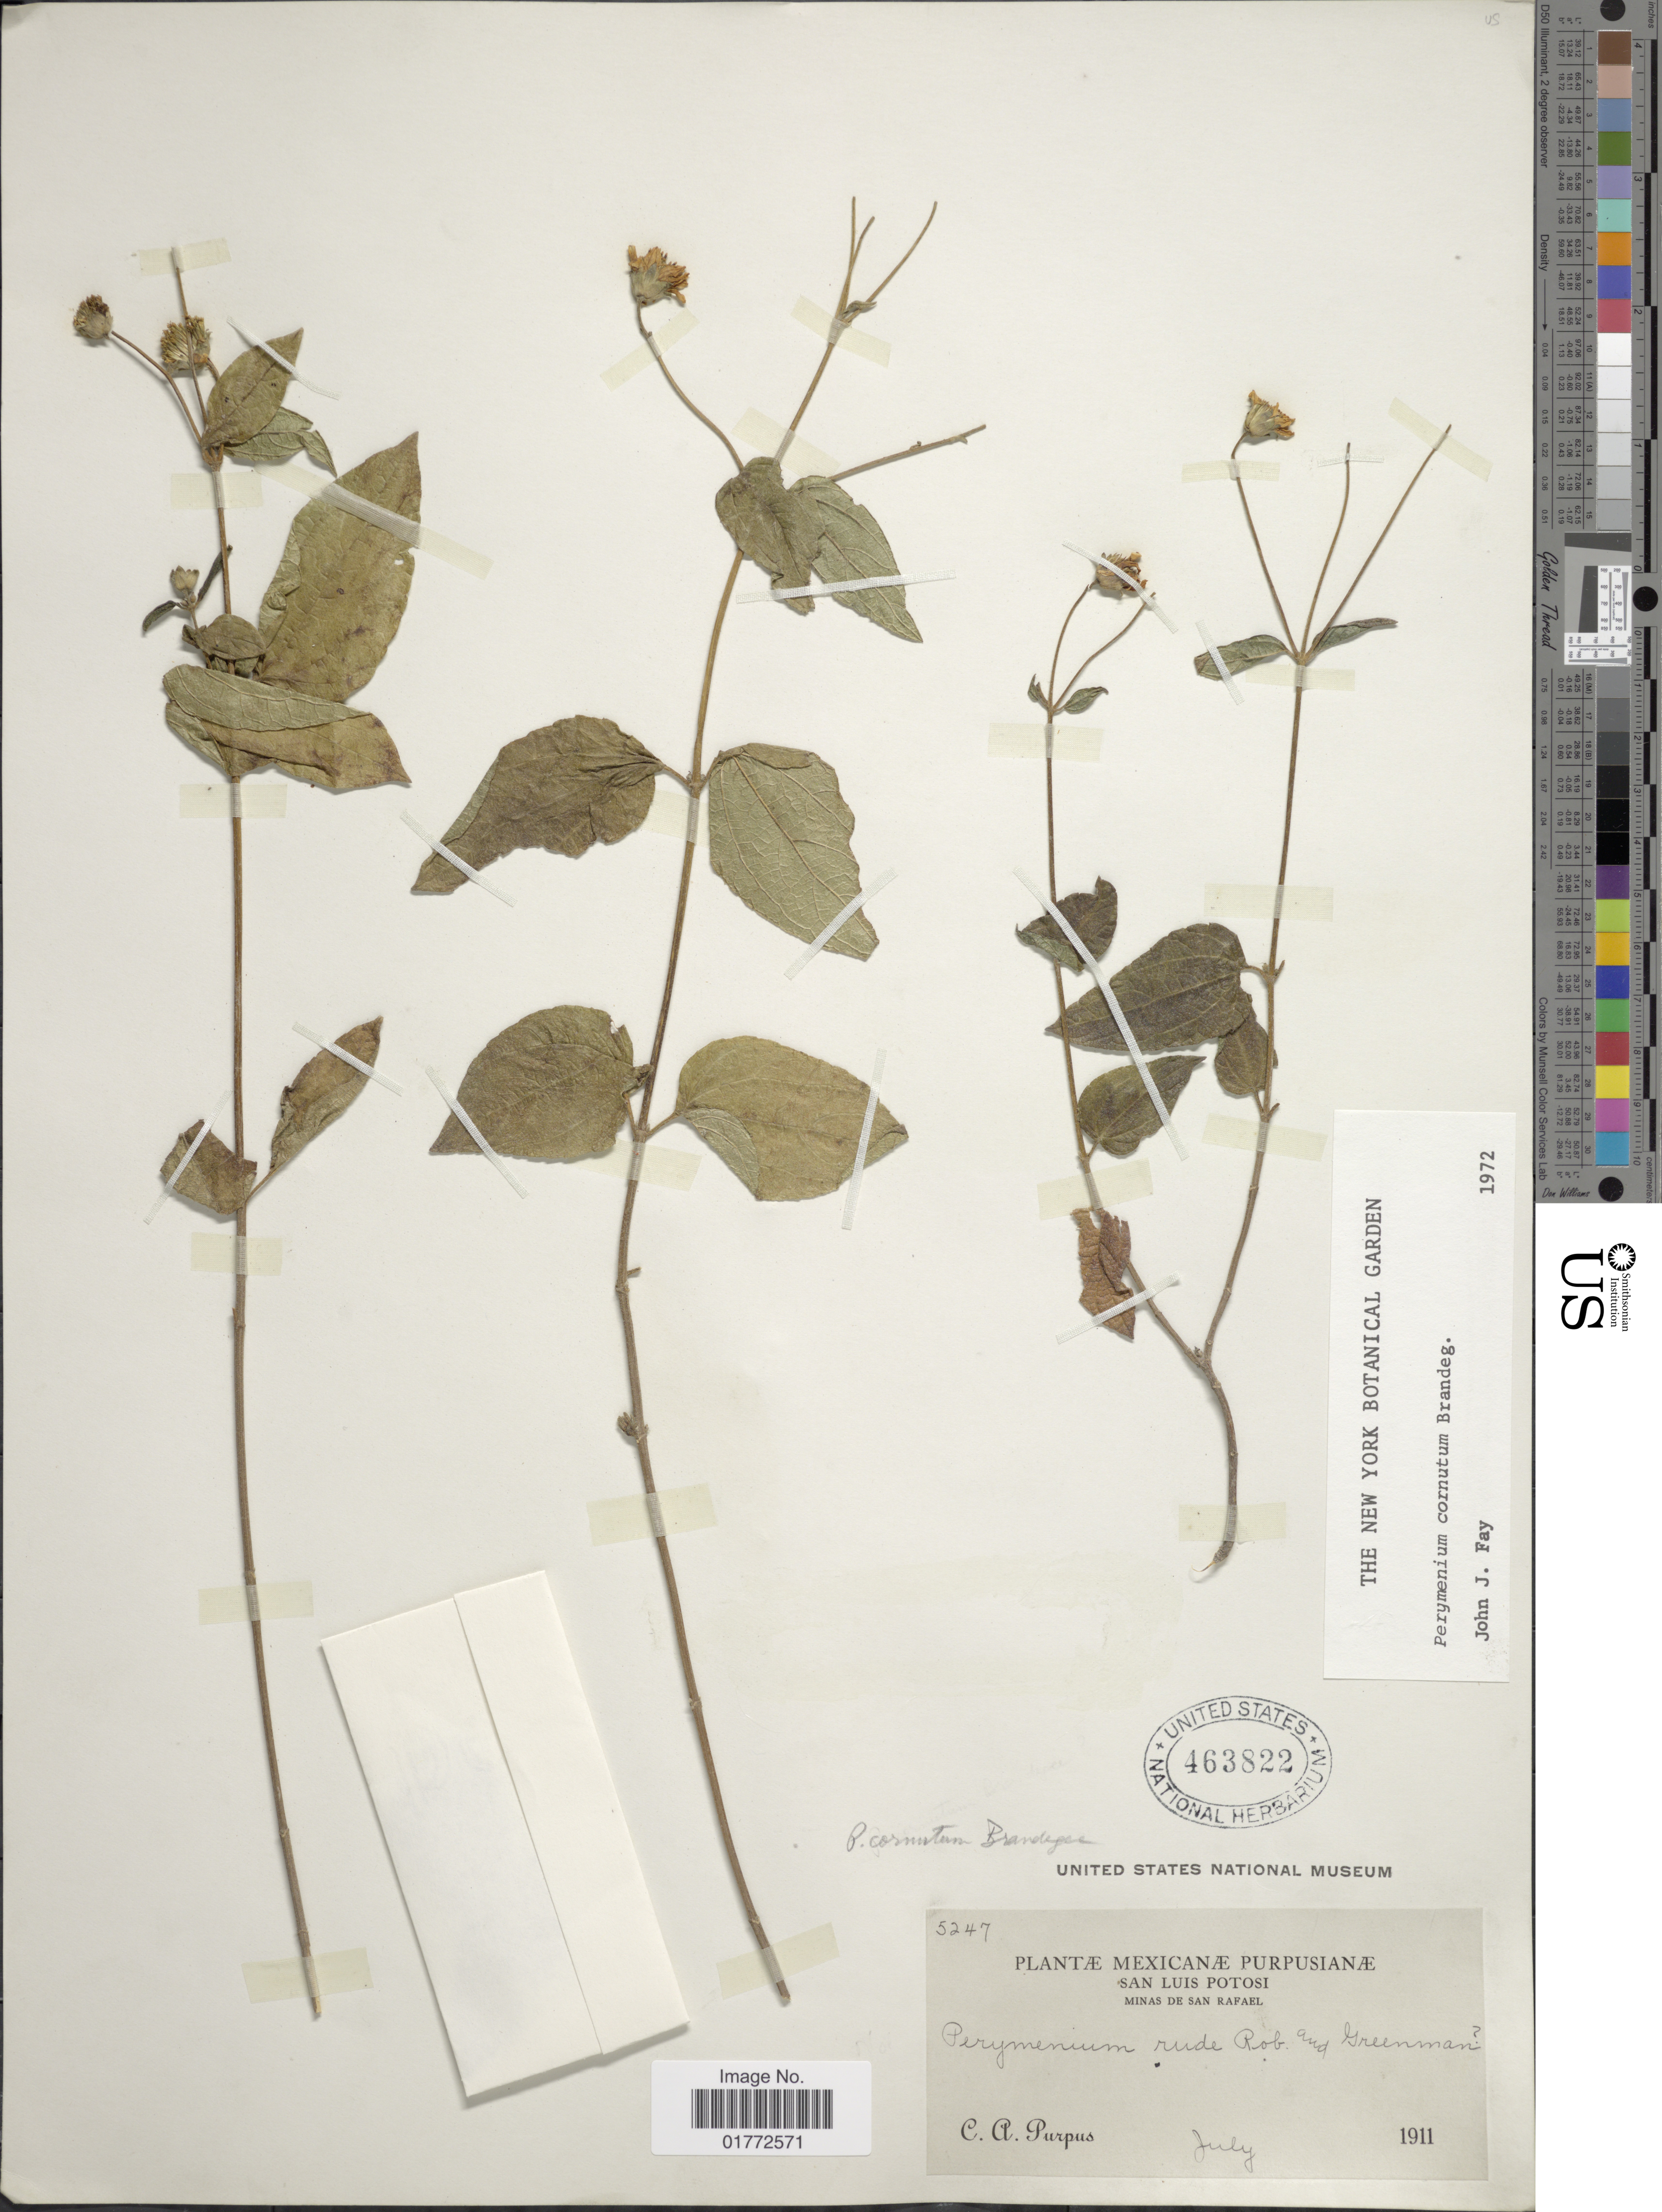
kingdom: Plantae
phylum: Tracheophyta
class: Magnoliopsida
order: Asterales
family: Asteraceae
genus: Perymenium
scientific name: Perymenium cornutum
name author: Brandegee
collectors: C. A. Purpus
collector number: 5247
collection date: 1911-07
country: Mexico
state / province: San Luis Potosí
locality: Minas de San Rafael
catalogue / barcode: US 463822